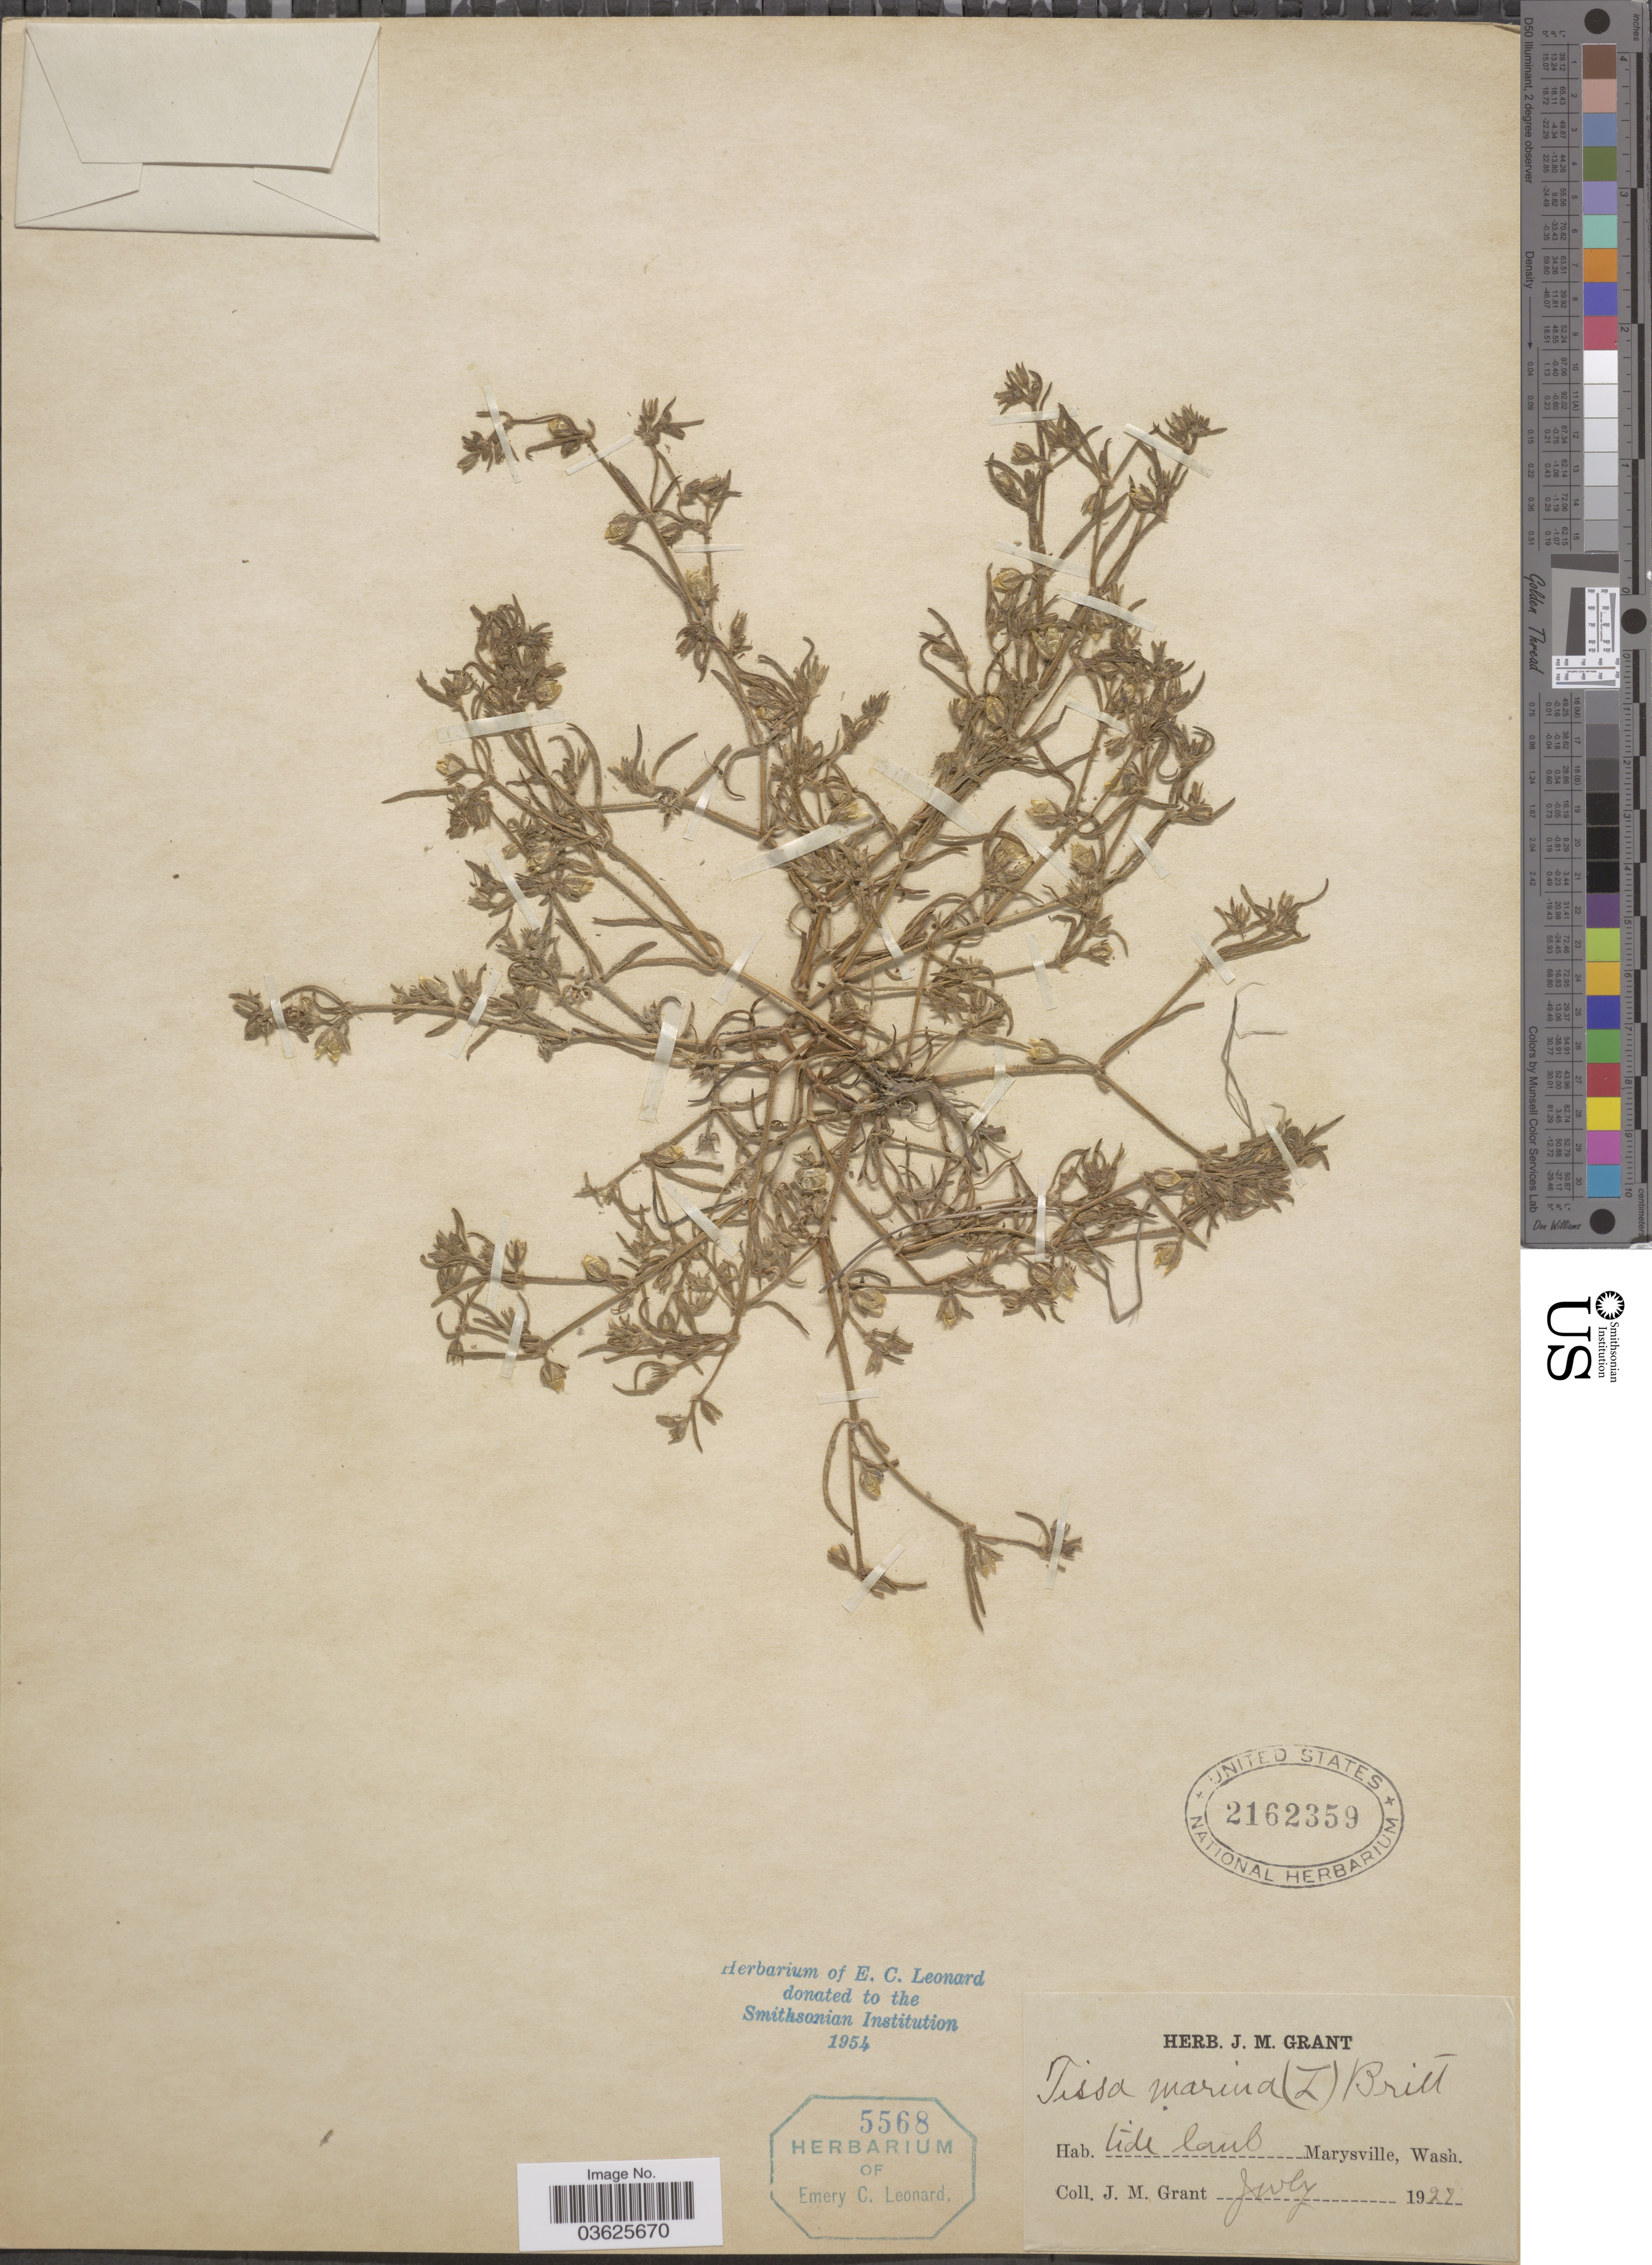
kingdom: Plantae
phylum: Tracheophyta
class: Magnoliopsida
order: Caryophyllales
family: Caryophyllaceae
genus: Spergularia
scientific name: Spergularia marina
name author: (L.) Griseb.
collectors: J. M. Grant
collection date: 1922-07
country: United States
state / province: Washington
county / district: Snohomish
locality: Marysville.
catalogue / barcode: US 2162359